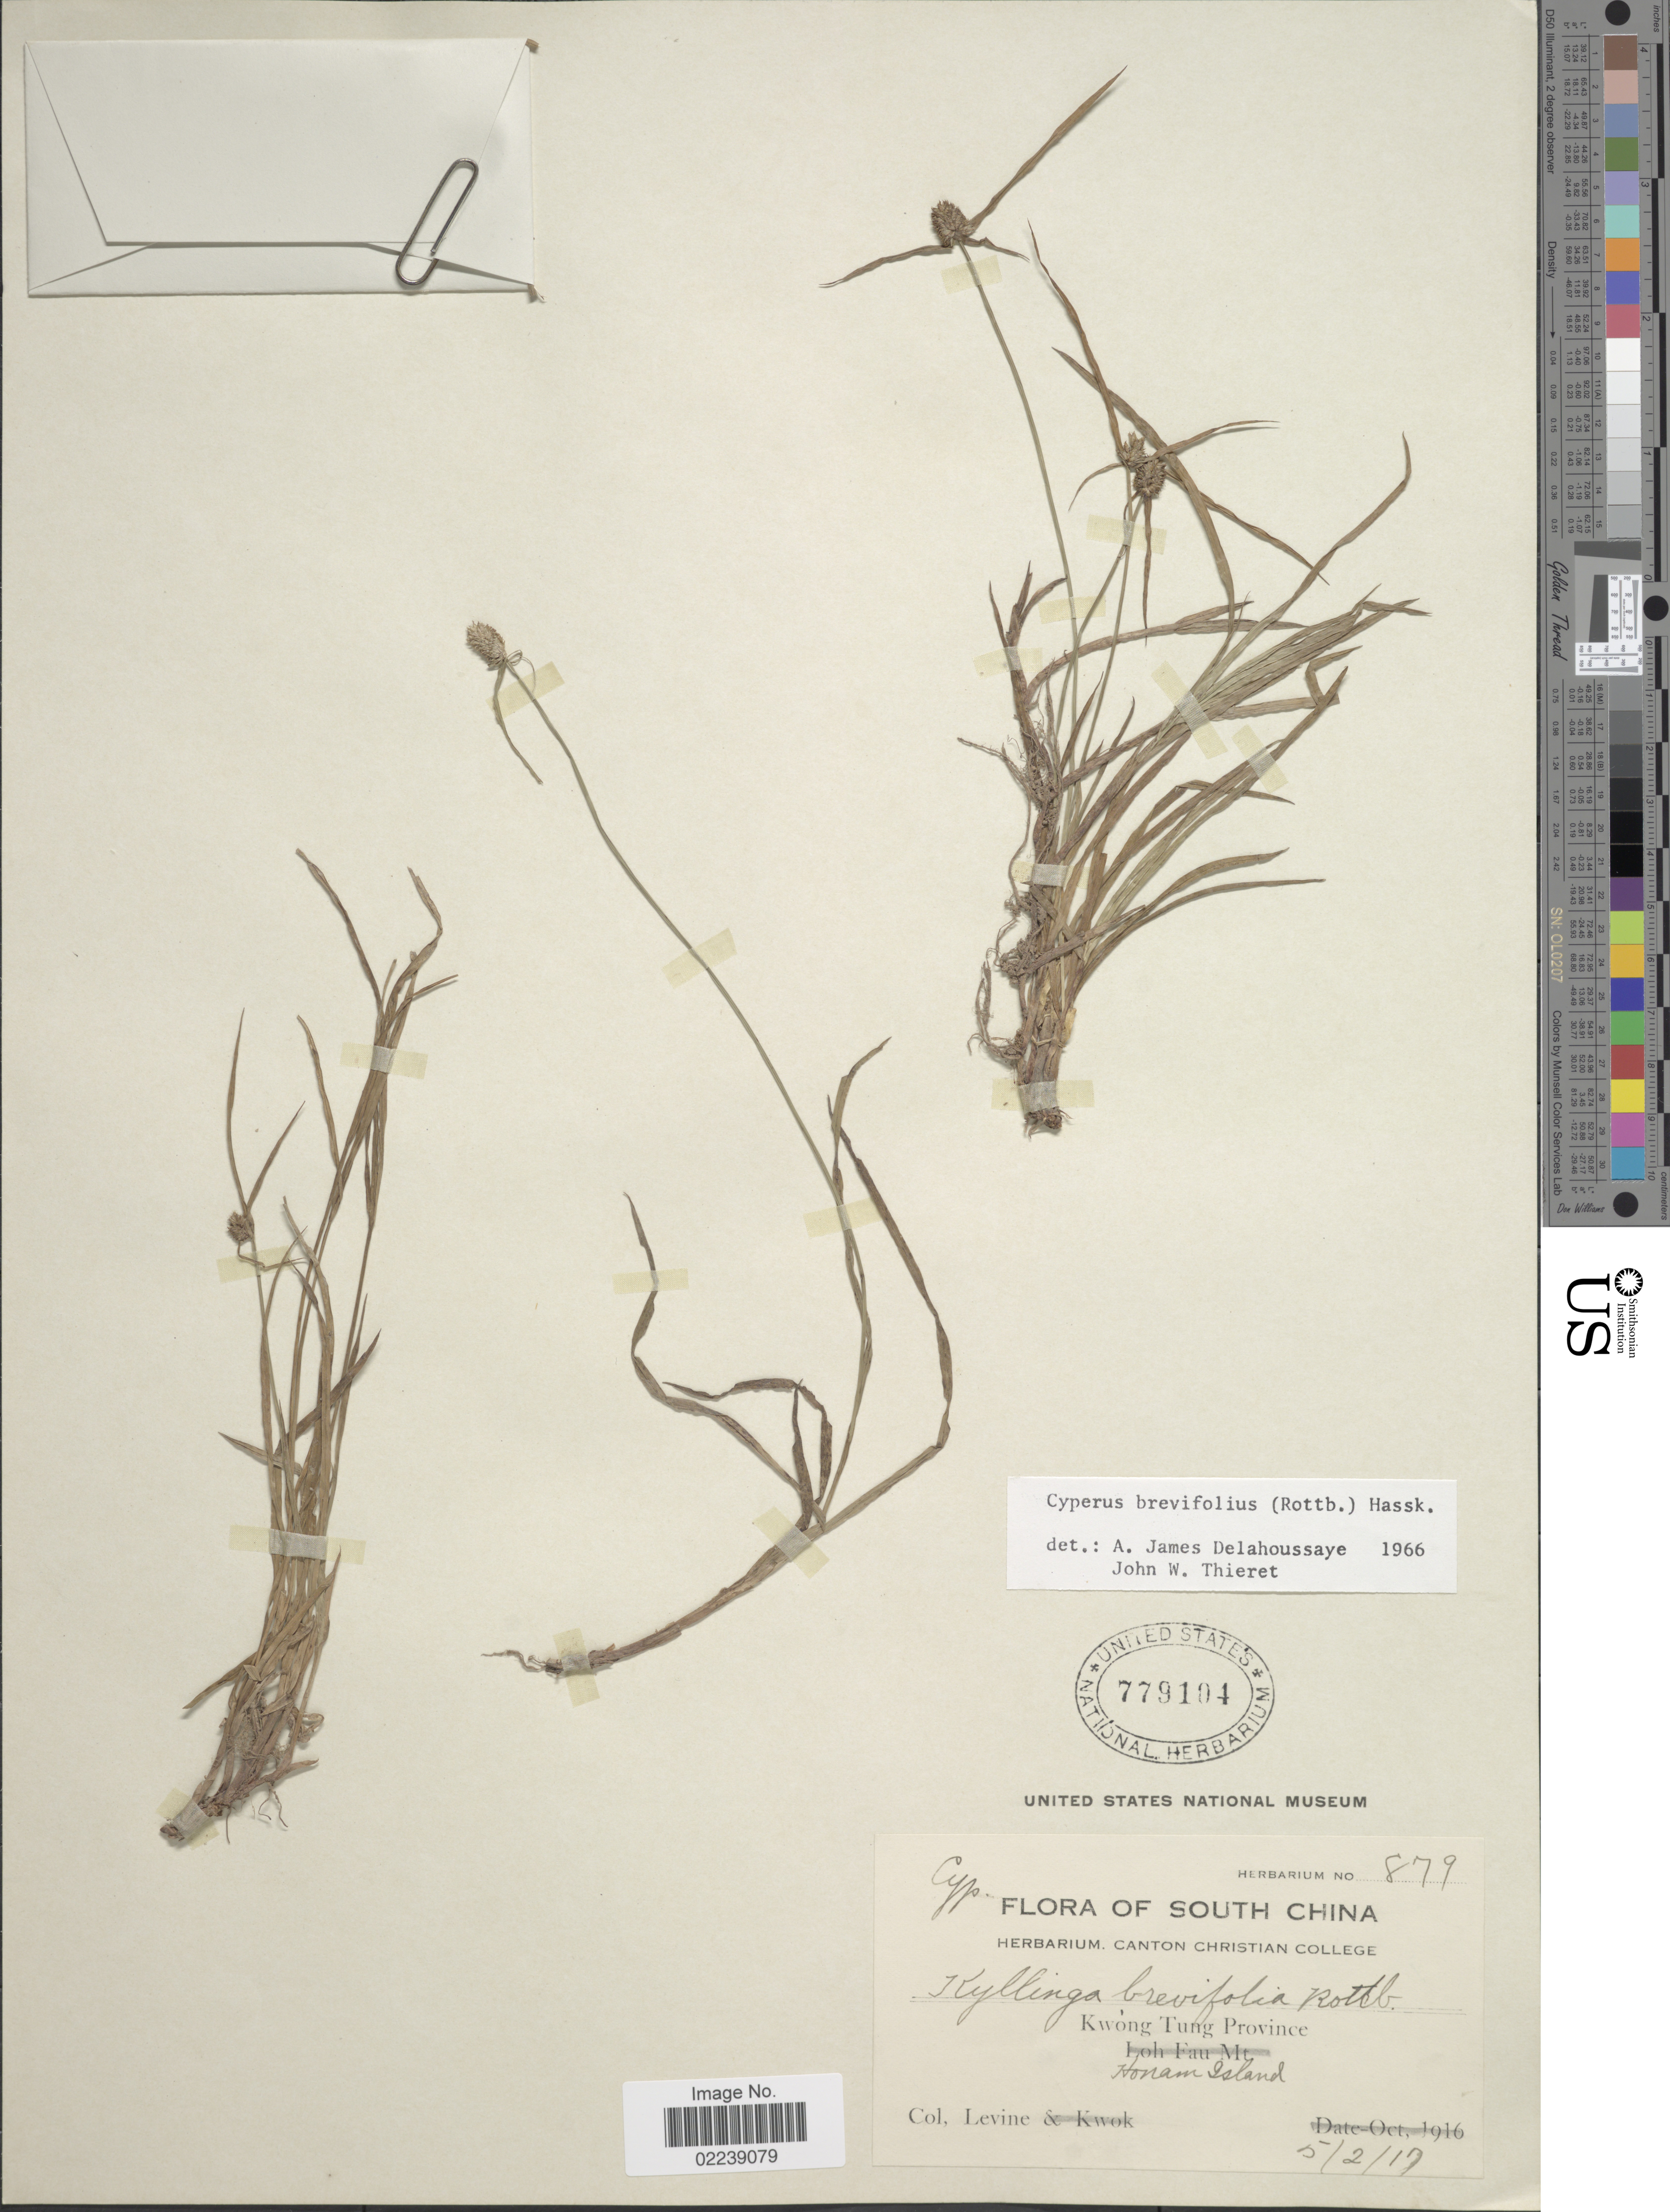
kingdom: Plantae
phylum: Tracheophyta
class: Liliopsida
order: Poales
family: Cyperaceae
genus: Cyperus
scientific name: Cyperus brevifolius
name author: (Rottb.) Hassk.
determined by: Strong, M. T., (US), Smithsonian Institution - National Museum of Natural History (UNITED STATES)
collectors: -. Levine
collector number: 879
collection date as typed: Transcribed d/m/y: 5/2/17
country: China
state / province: Guangdong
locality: South China, Kwong Tung Province, Honam Island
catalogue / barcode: US 779104